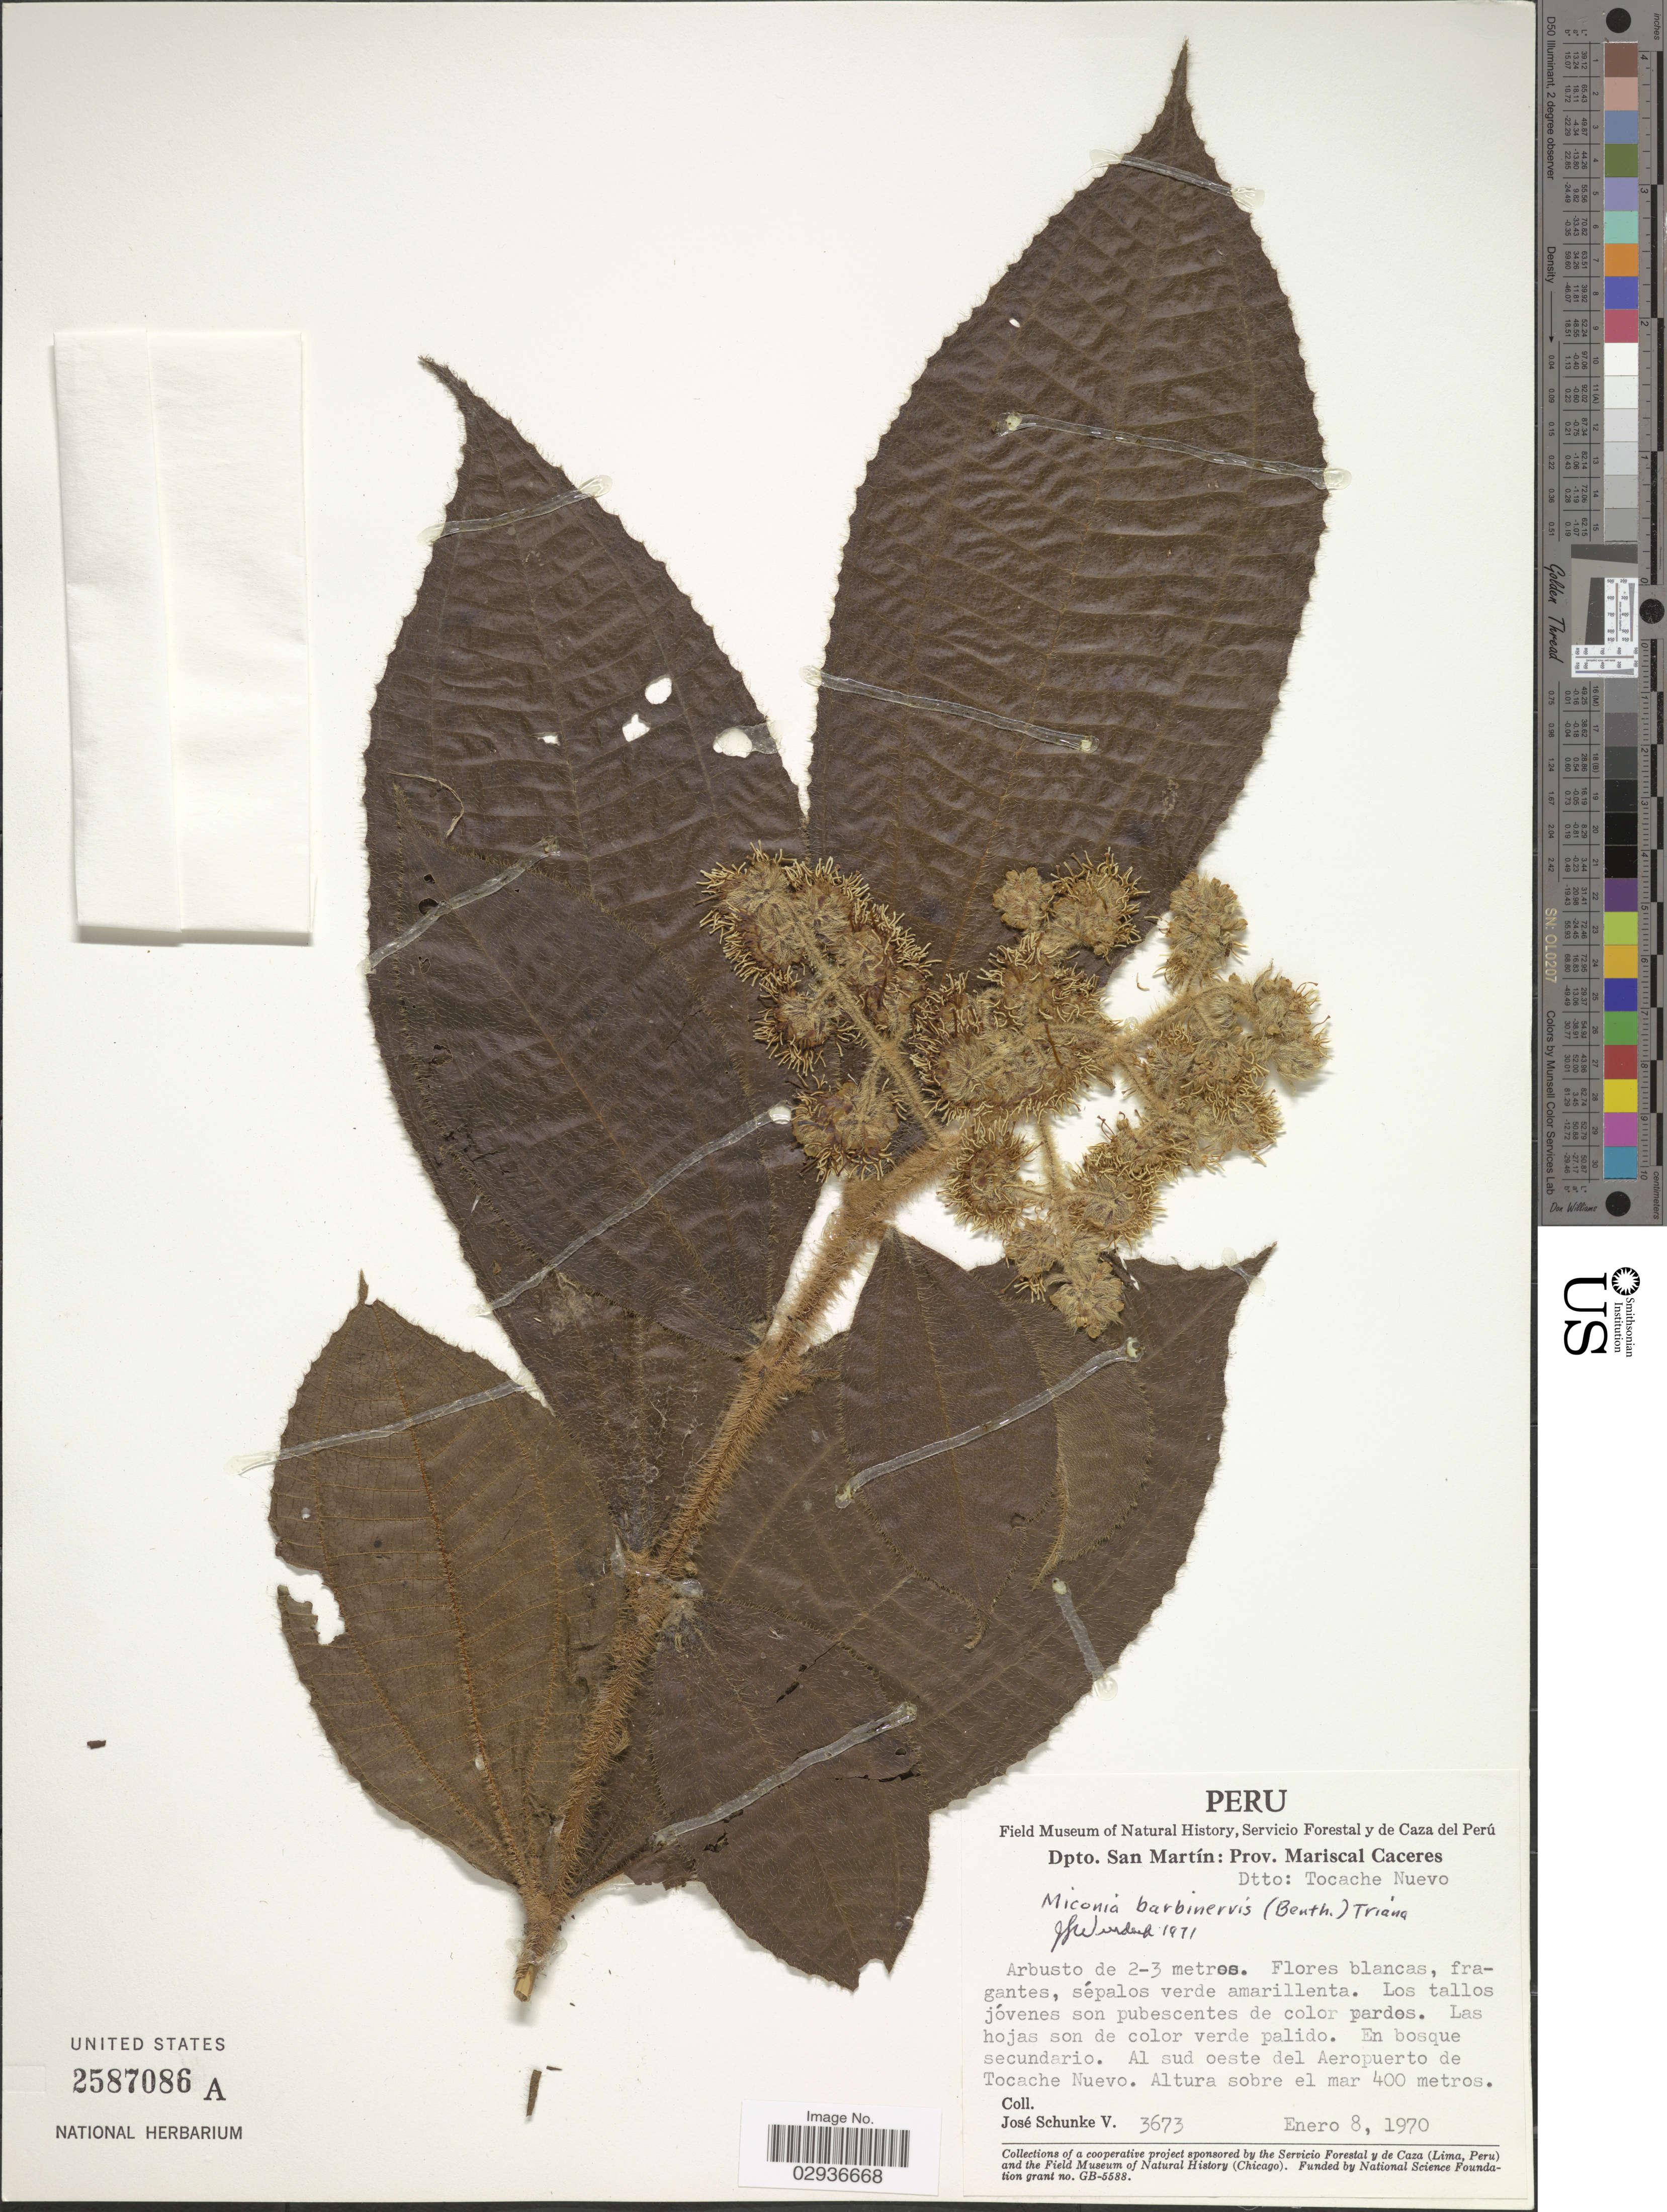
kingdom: Plantae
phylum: Tracheophyta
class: Magnoliopsida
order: Myrtales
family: Melastomataceae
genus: Miconia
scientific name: Miconia barbinervis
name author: (Benth.) Triana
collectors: J. Schunke Vigo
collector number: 3673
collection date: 1970-01-08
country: Peru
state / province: San Martín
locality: Prov. Mariscal Caceres, Dtto. Tocache Nuevo. Al sud oeste del Aeropuerto de Tocache Nuevo.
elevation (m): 400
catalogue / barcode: US 2587086A